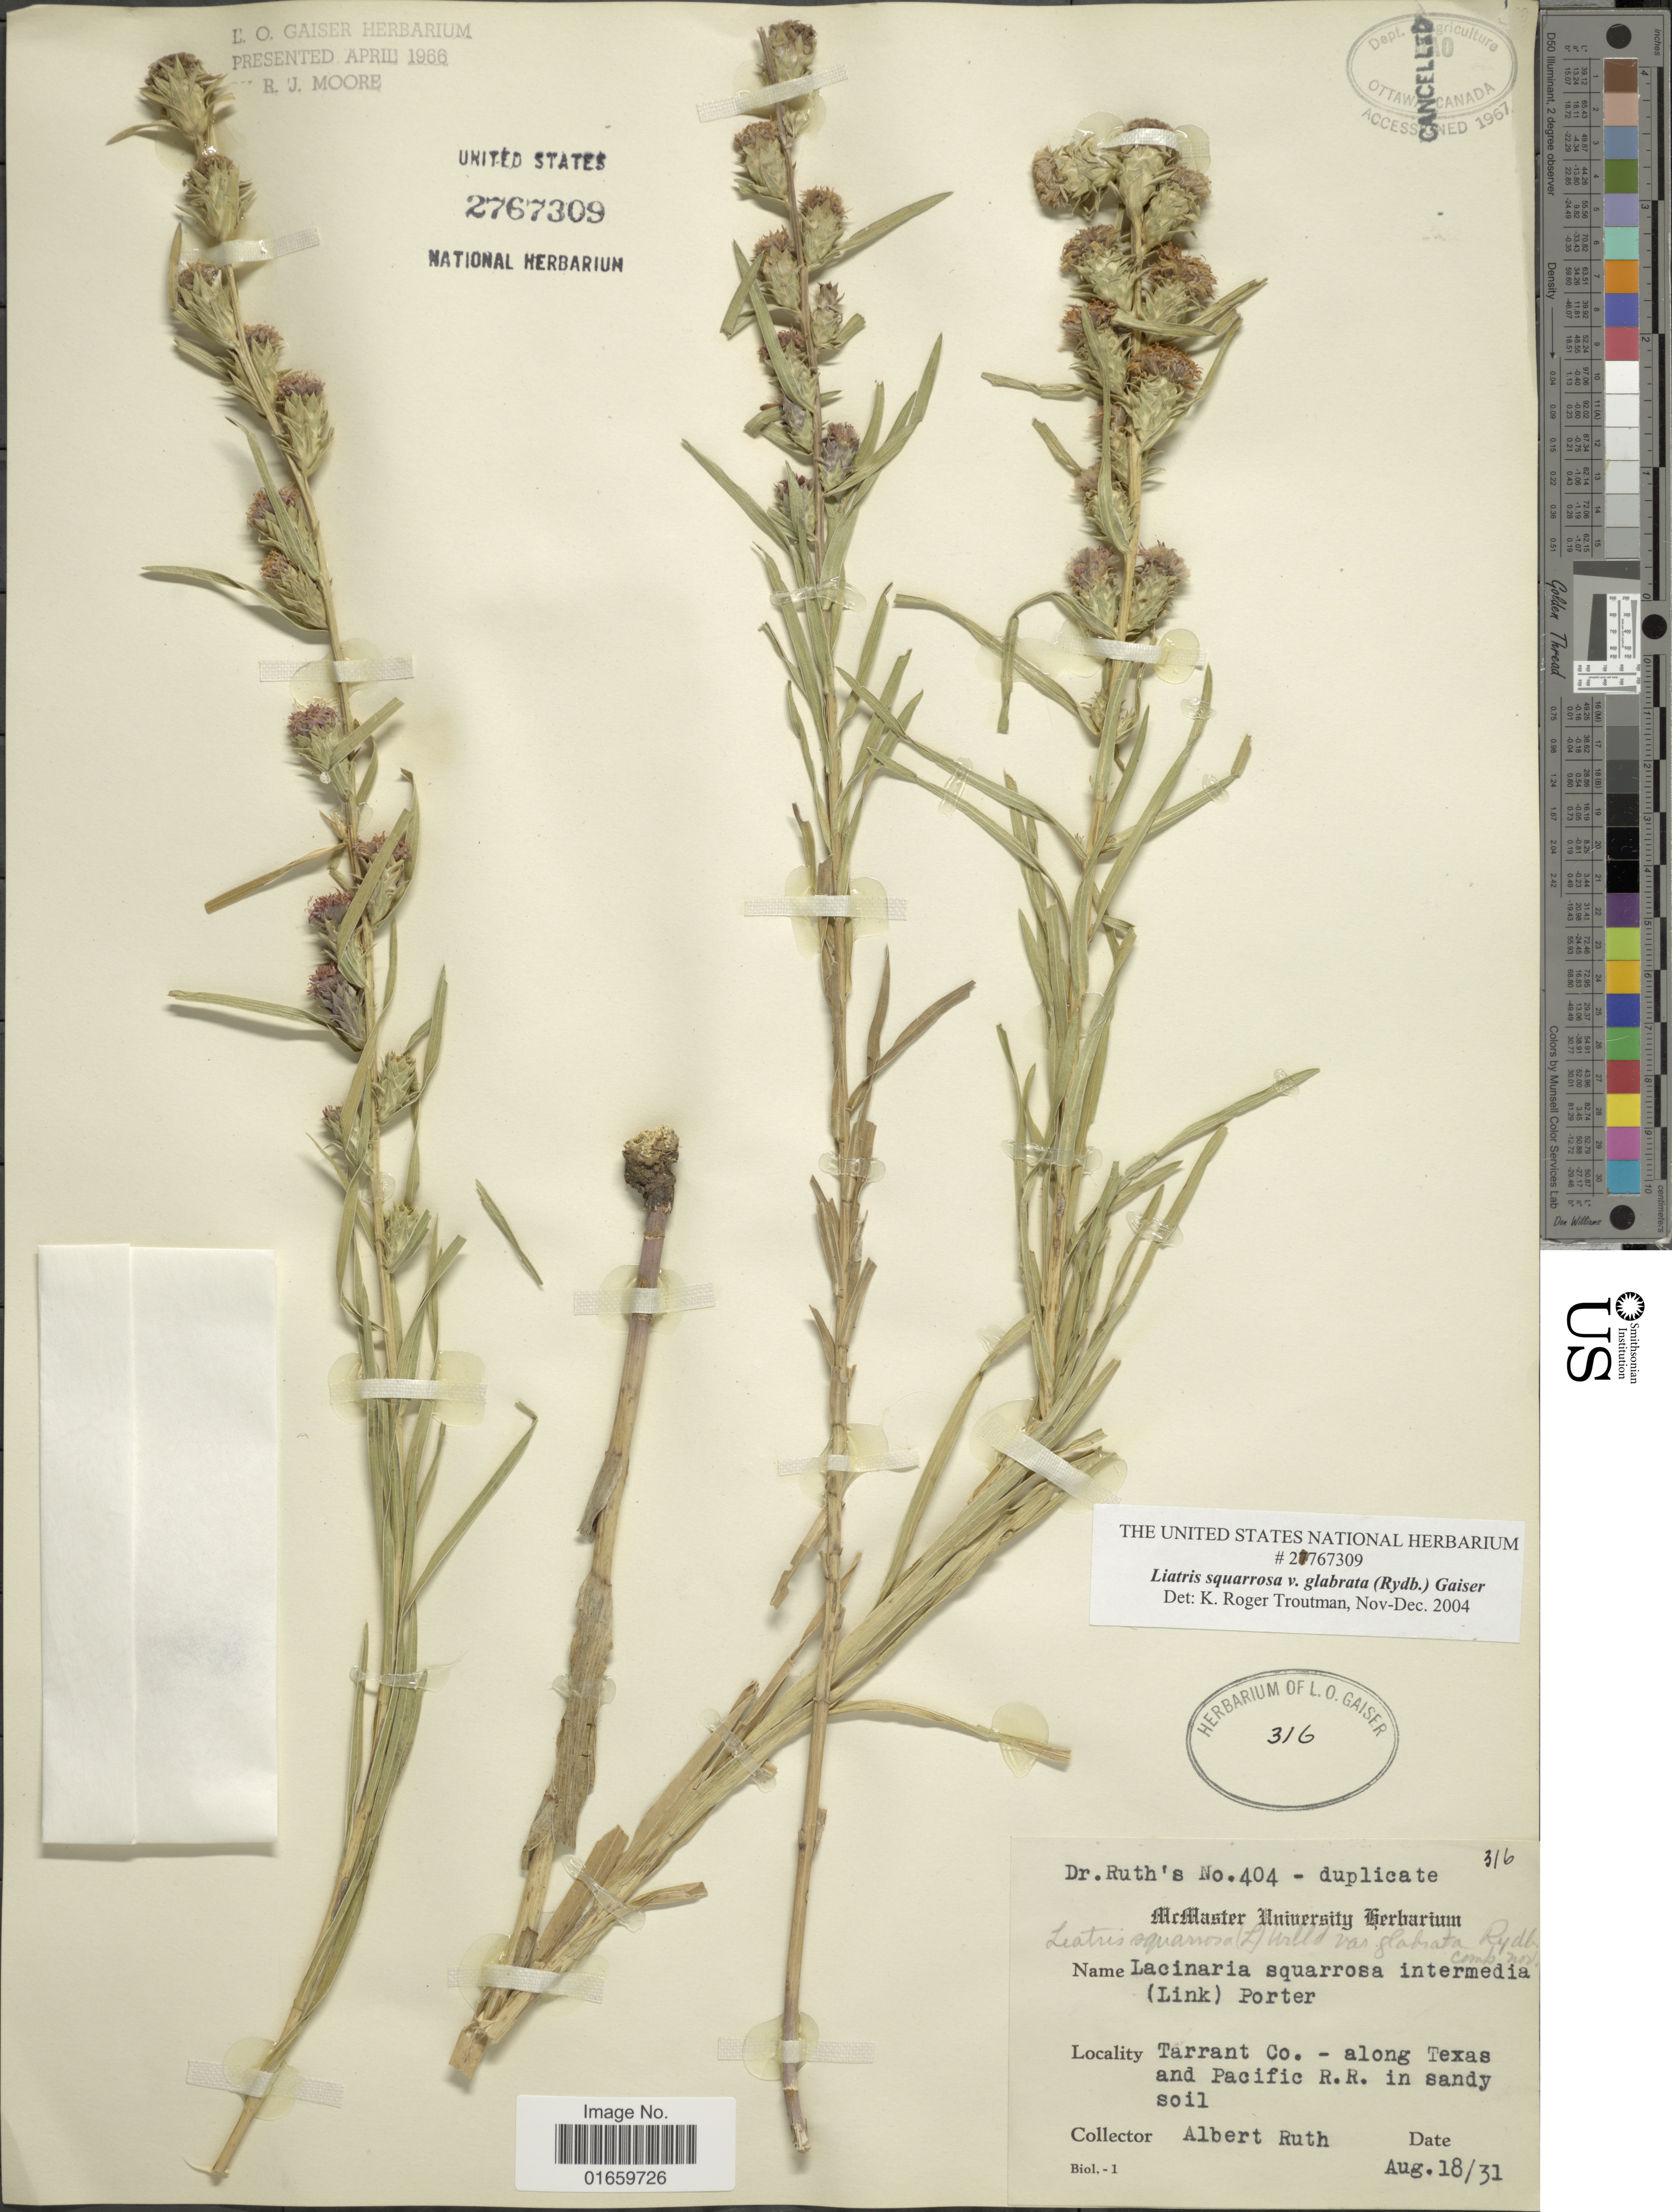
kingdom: Plantae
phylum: Tracheophyta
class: Magnoliopsida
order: Asterales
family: Asteraceae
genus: Liatris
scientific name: Liatris squarrosa var. glabrata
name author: (Rydb.) Gaiser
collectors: A. Ruth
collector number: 316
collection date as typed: Transcribed d/m/y: 18/8/31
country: United States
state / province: Texas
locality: Tarrant Co., along Texas and Pacific R. R. in sandy soil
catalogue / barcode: US 2767309